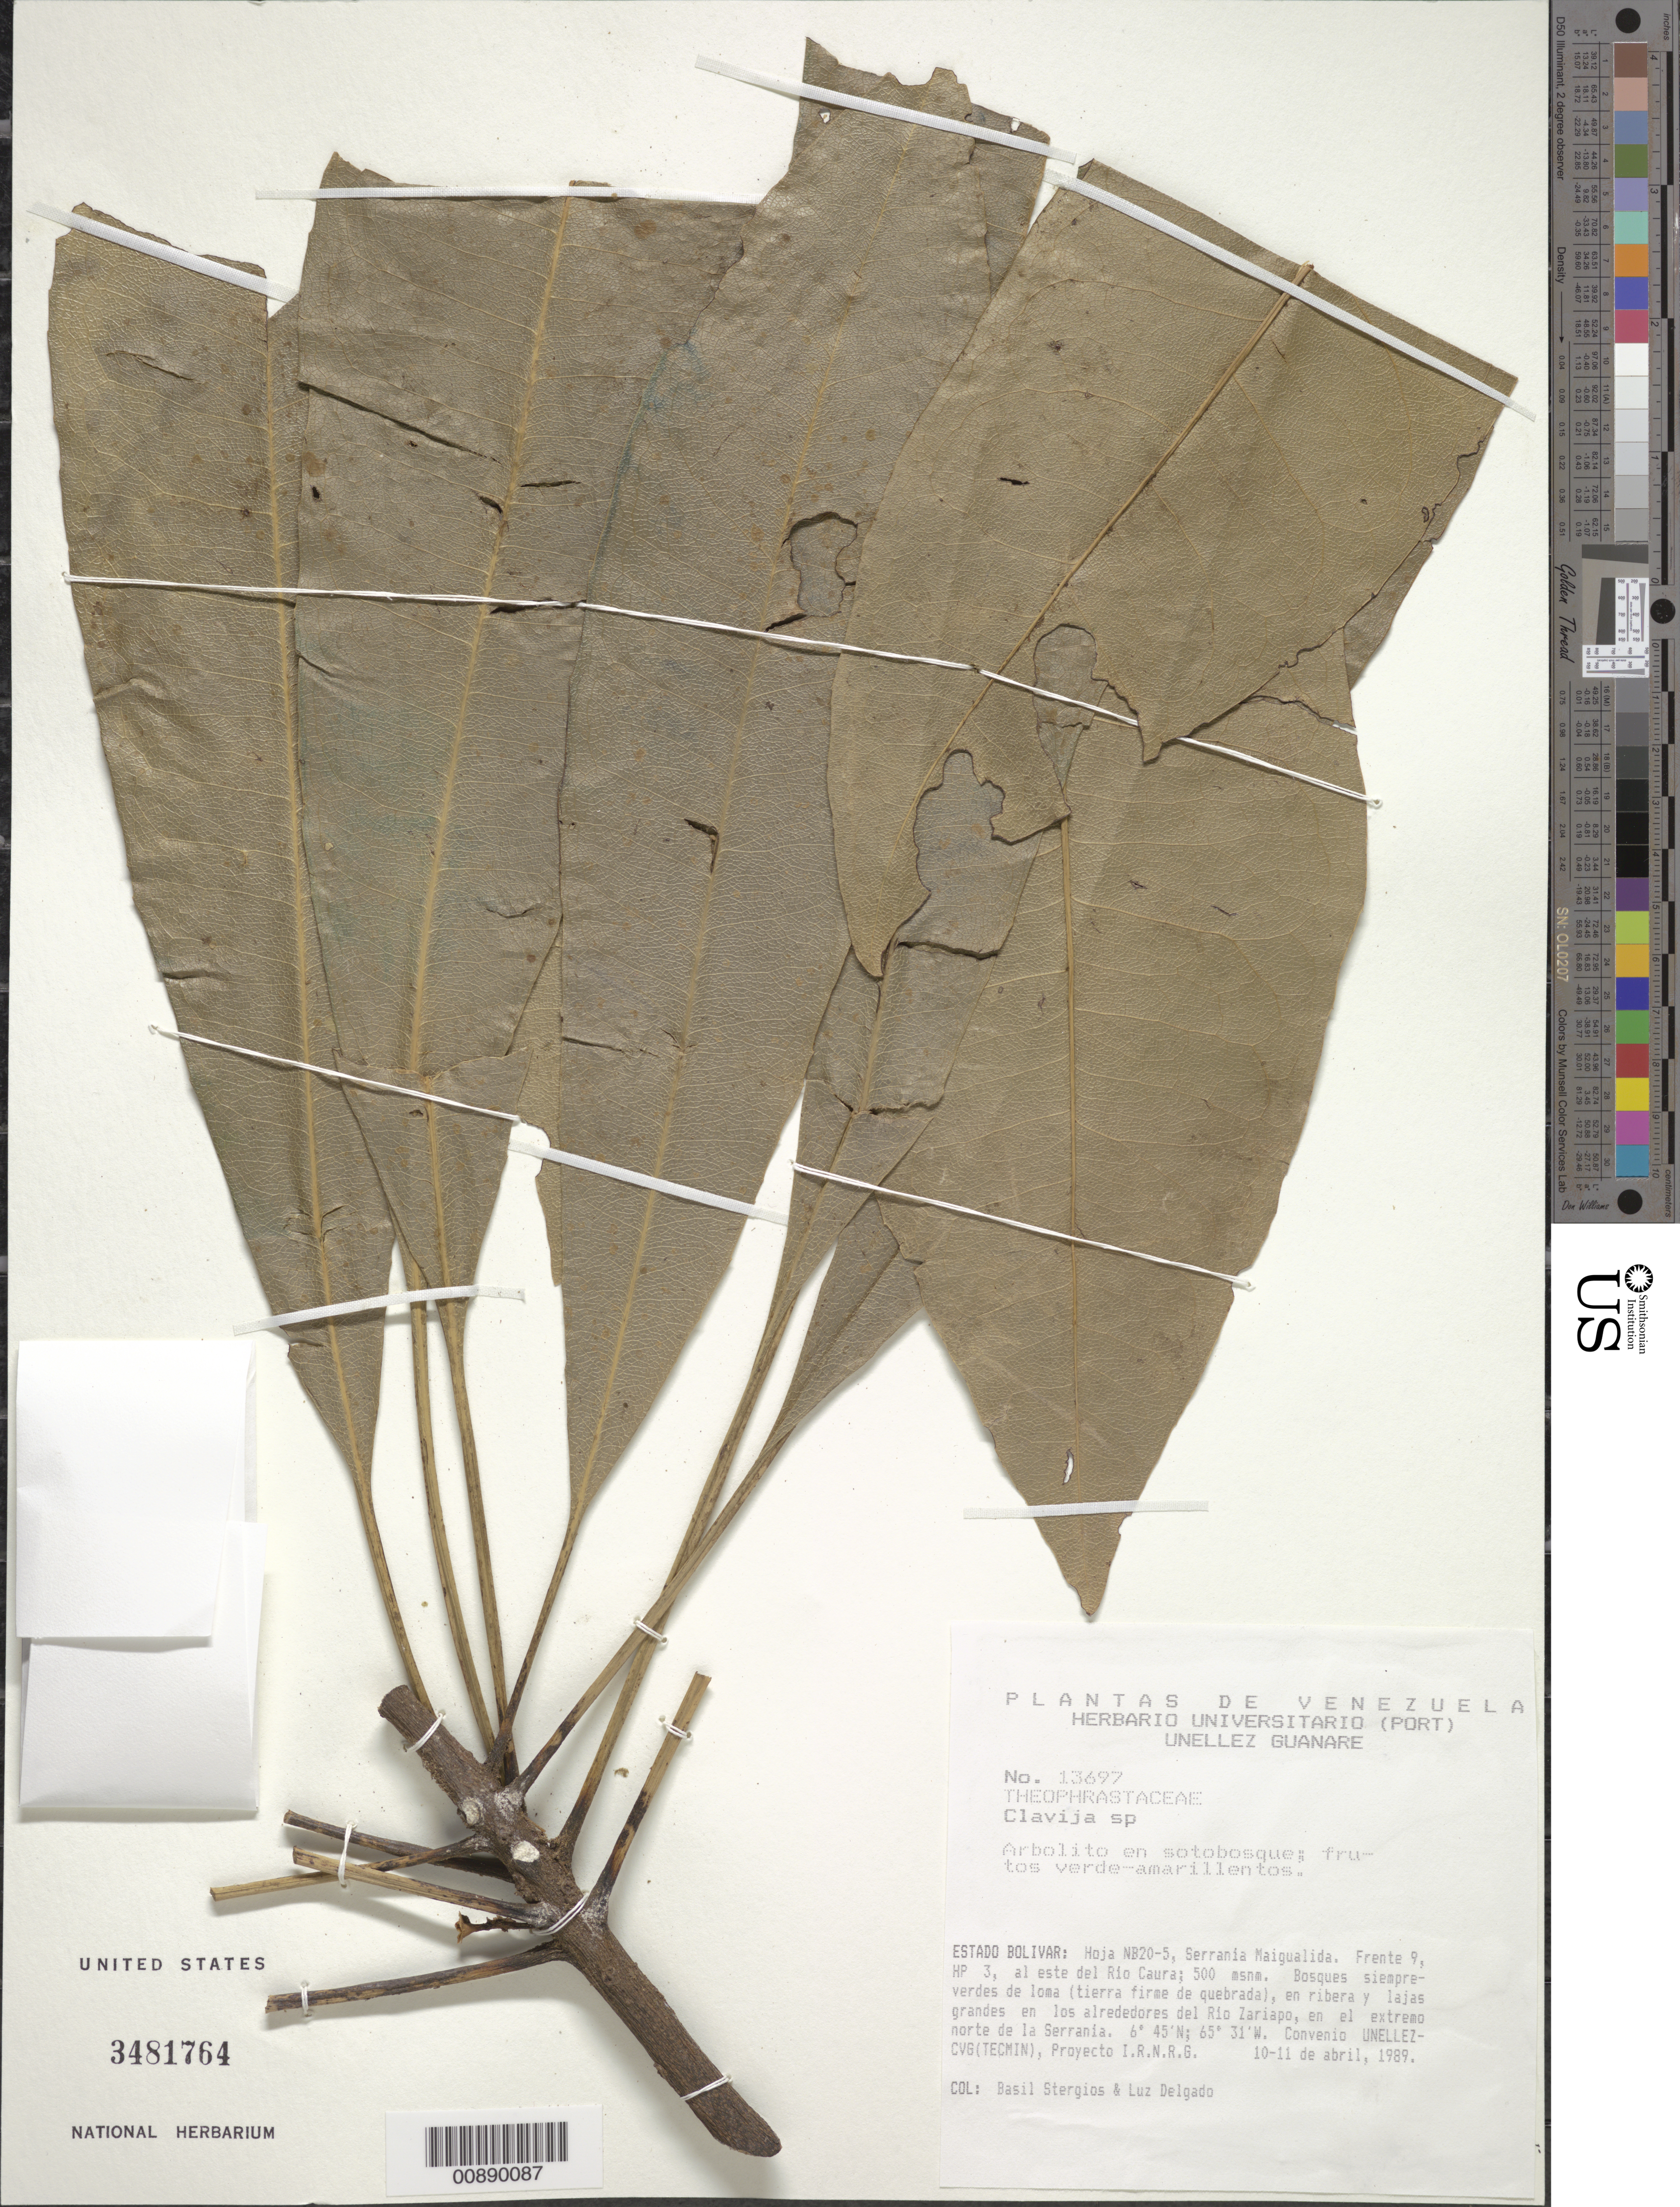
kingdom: Plantae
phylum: Tracheophyta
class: Magnoliopsida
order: Ericales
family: Primulaceae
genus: Clavija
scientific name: Clavija sp.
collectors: B. G. Stergios & L. Delgado V.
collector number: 13697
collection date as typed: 10-Apr-89 to 11-Apr-89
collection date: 1989-04-10/1989-04-11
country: Venezuela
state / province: Bolívar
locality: Serrania Maigualida, E del río Caura, alrededores del río Zariapo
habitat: Bosques siempre-verdes de loma (tierra firme de quebrada), en ribera y lajas grandes en los alrededores del río; en sotobosque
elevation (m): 500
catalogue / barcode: US 3481764